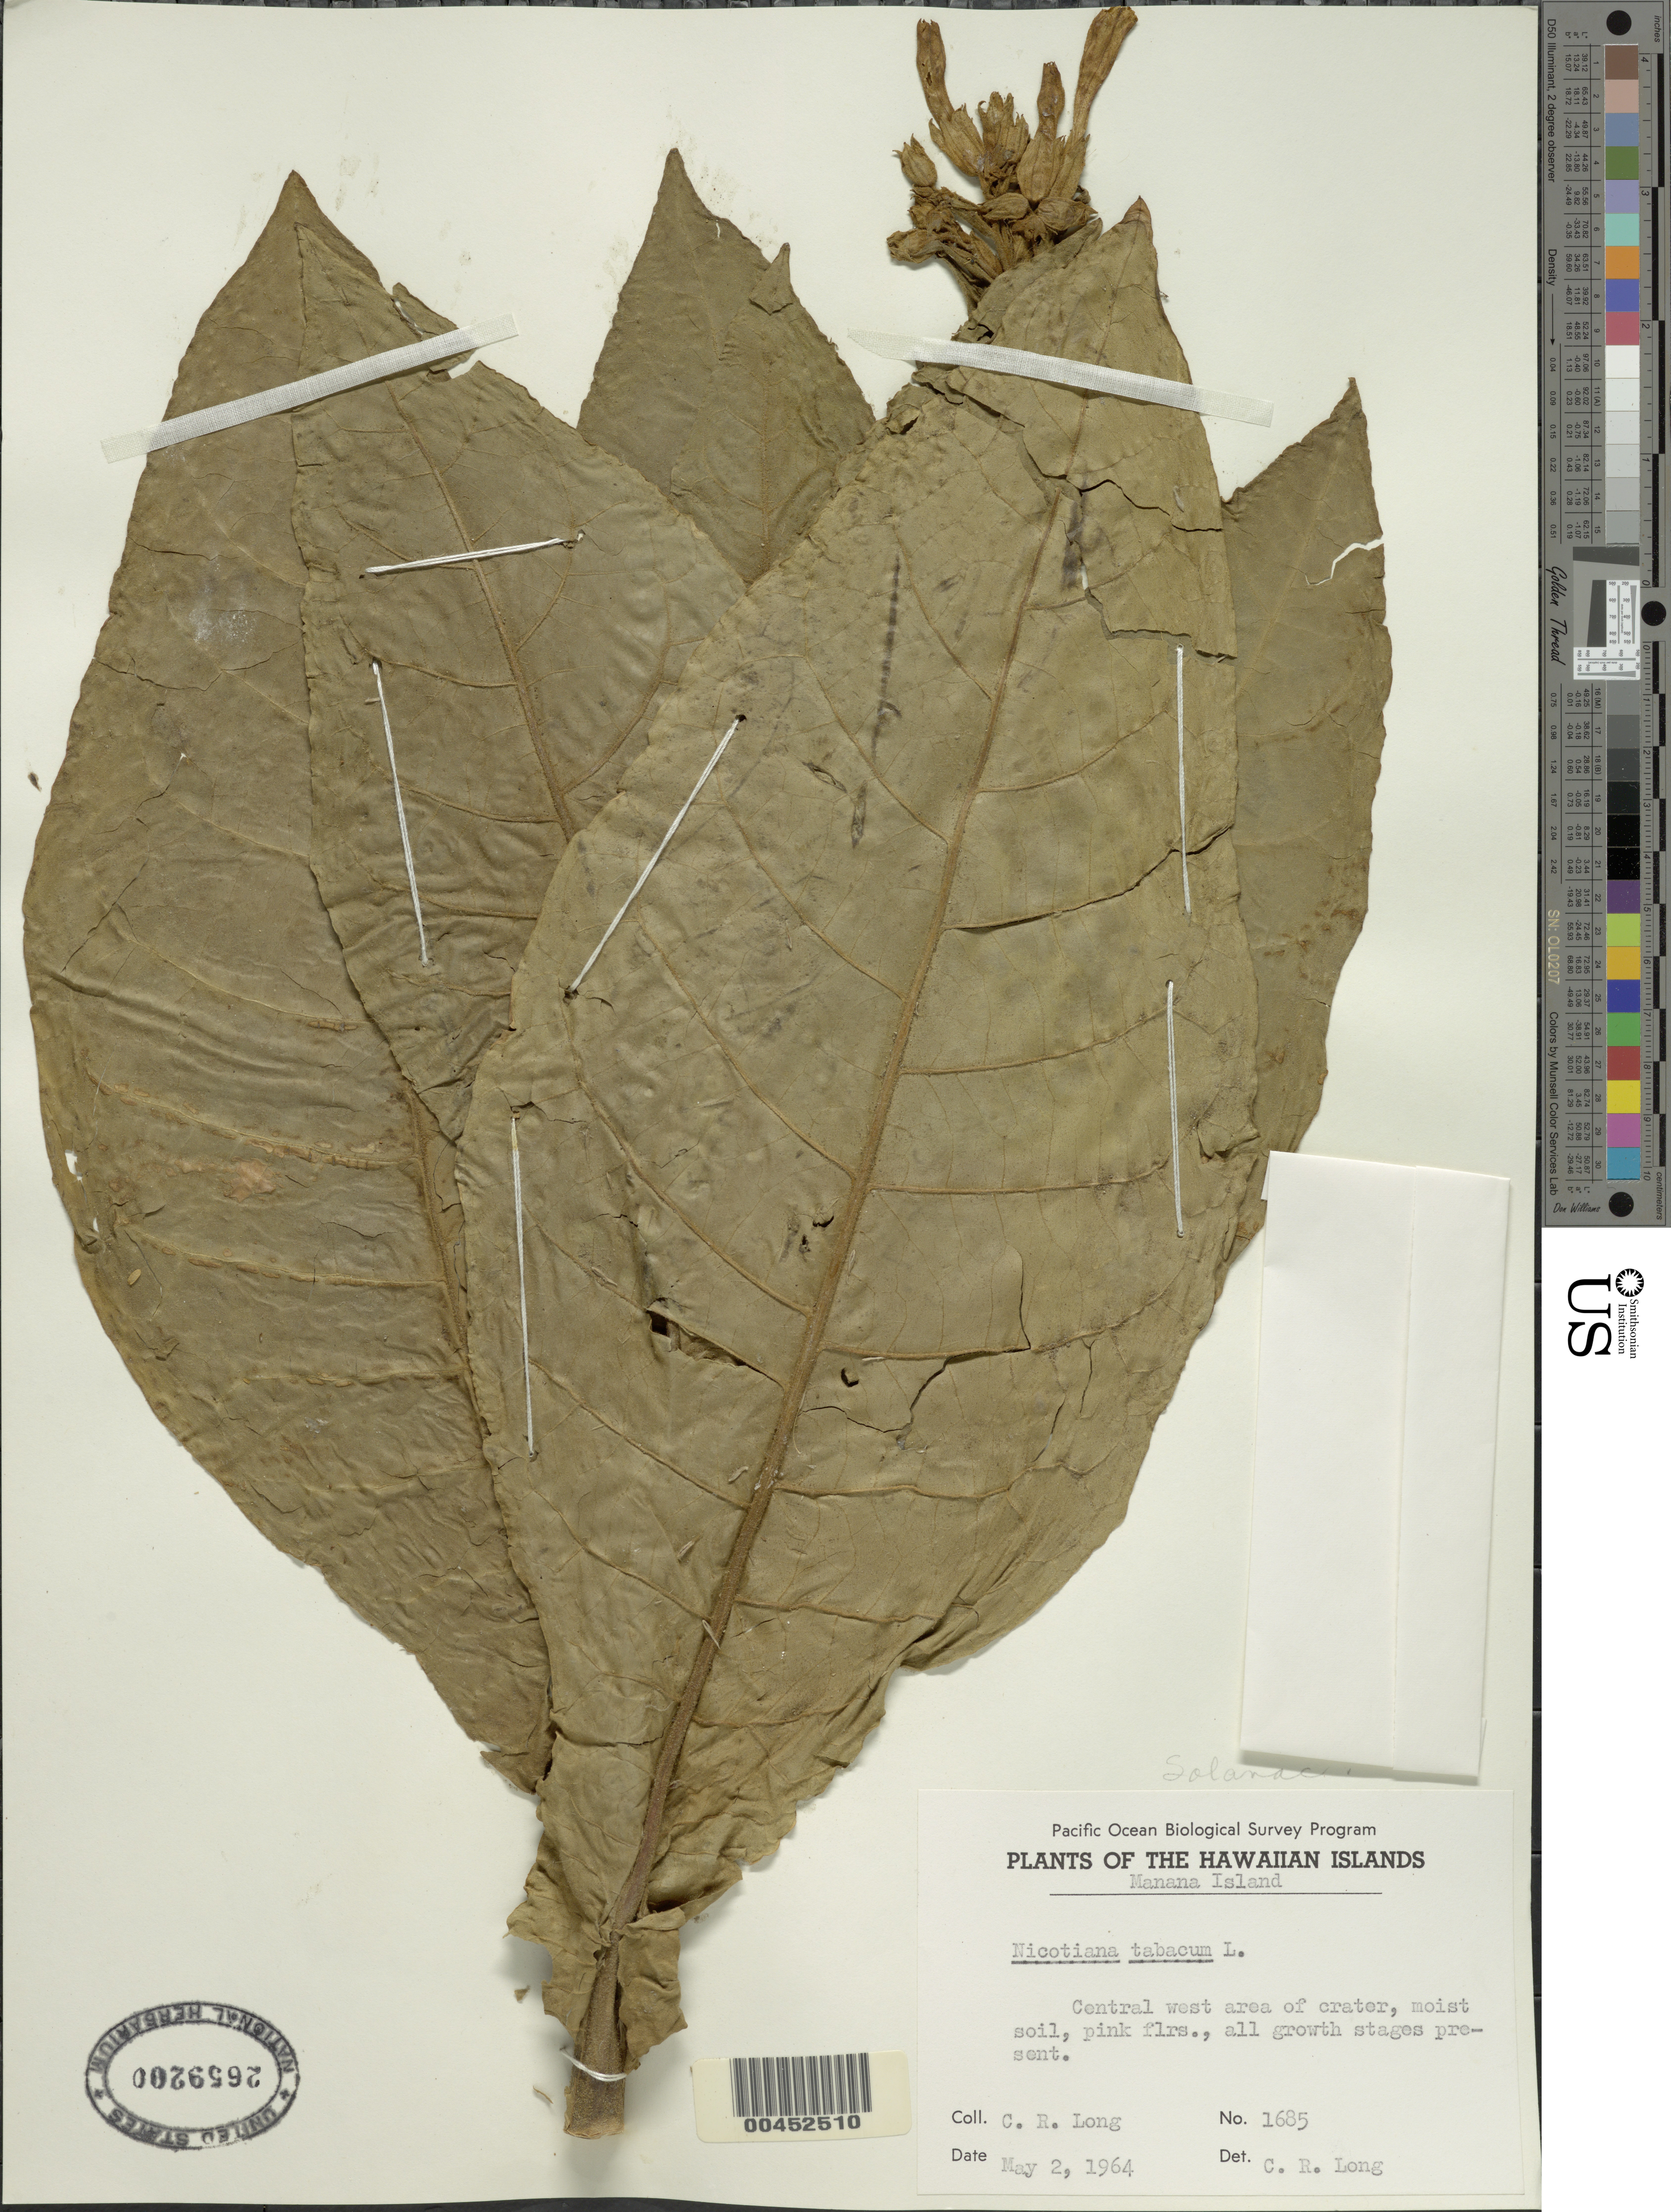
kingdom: Plantae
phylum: Tracheophyta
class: Magnoliopsida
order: Solanales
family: Solanaceae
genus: Nicotiana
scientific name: Nicotiana tabacum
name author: L.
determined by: Long, C. R.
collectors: C. Long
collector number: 1685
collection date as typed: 2 May 1964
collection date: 1964-05-02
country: United States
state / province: Hawaii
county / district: Honolulu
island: Manana [Rabbit]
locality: Central west area of crater.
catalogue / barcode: US 2659200